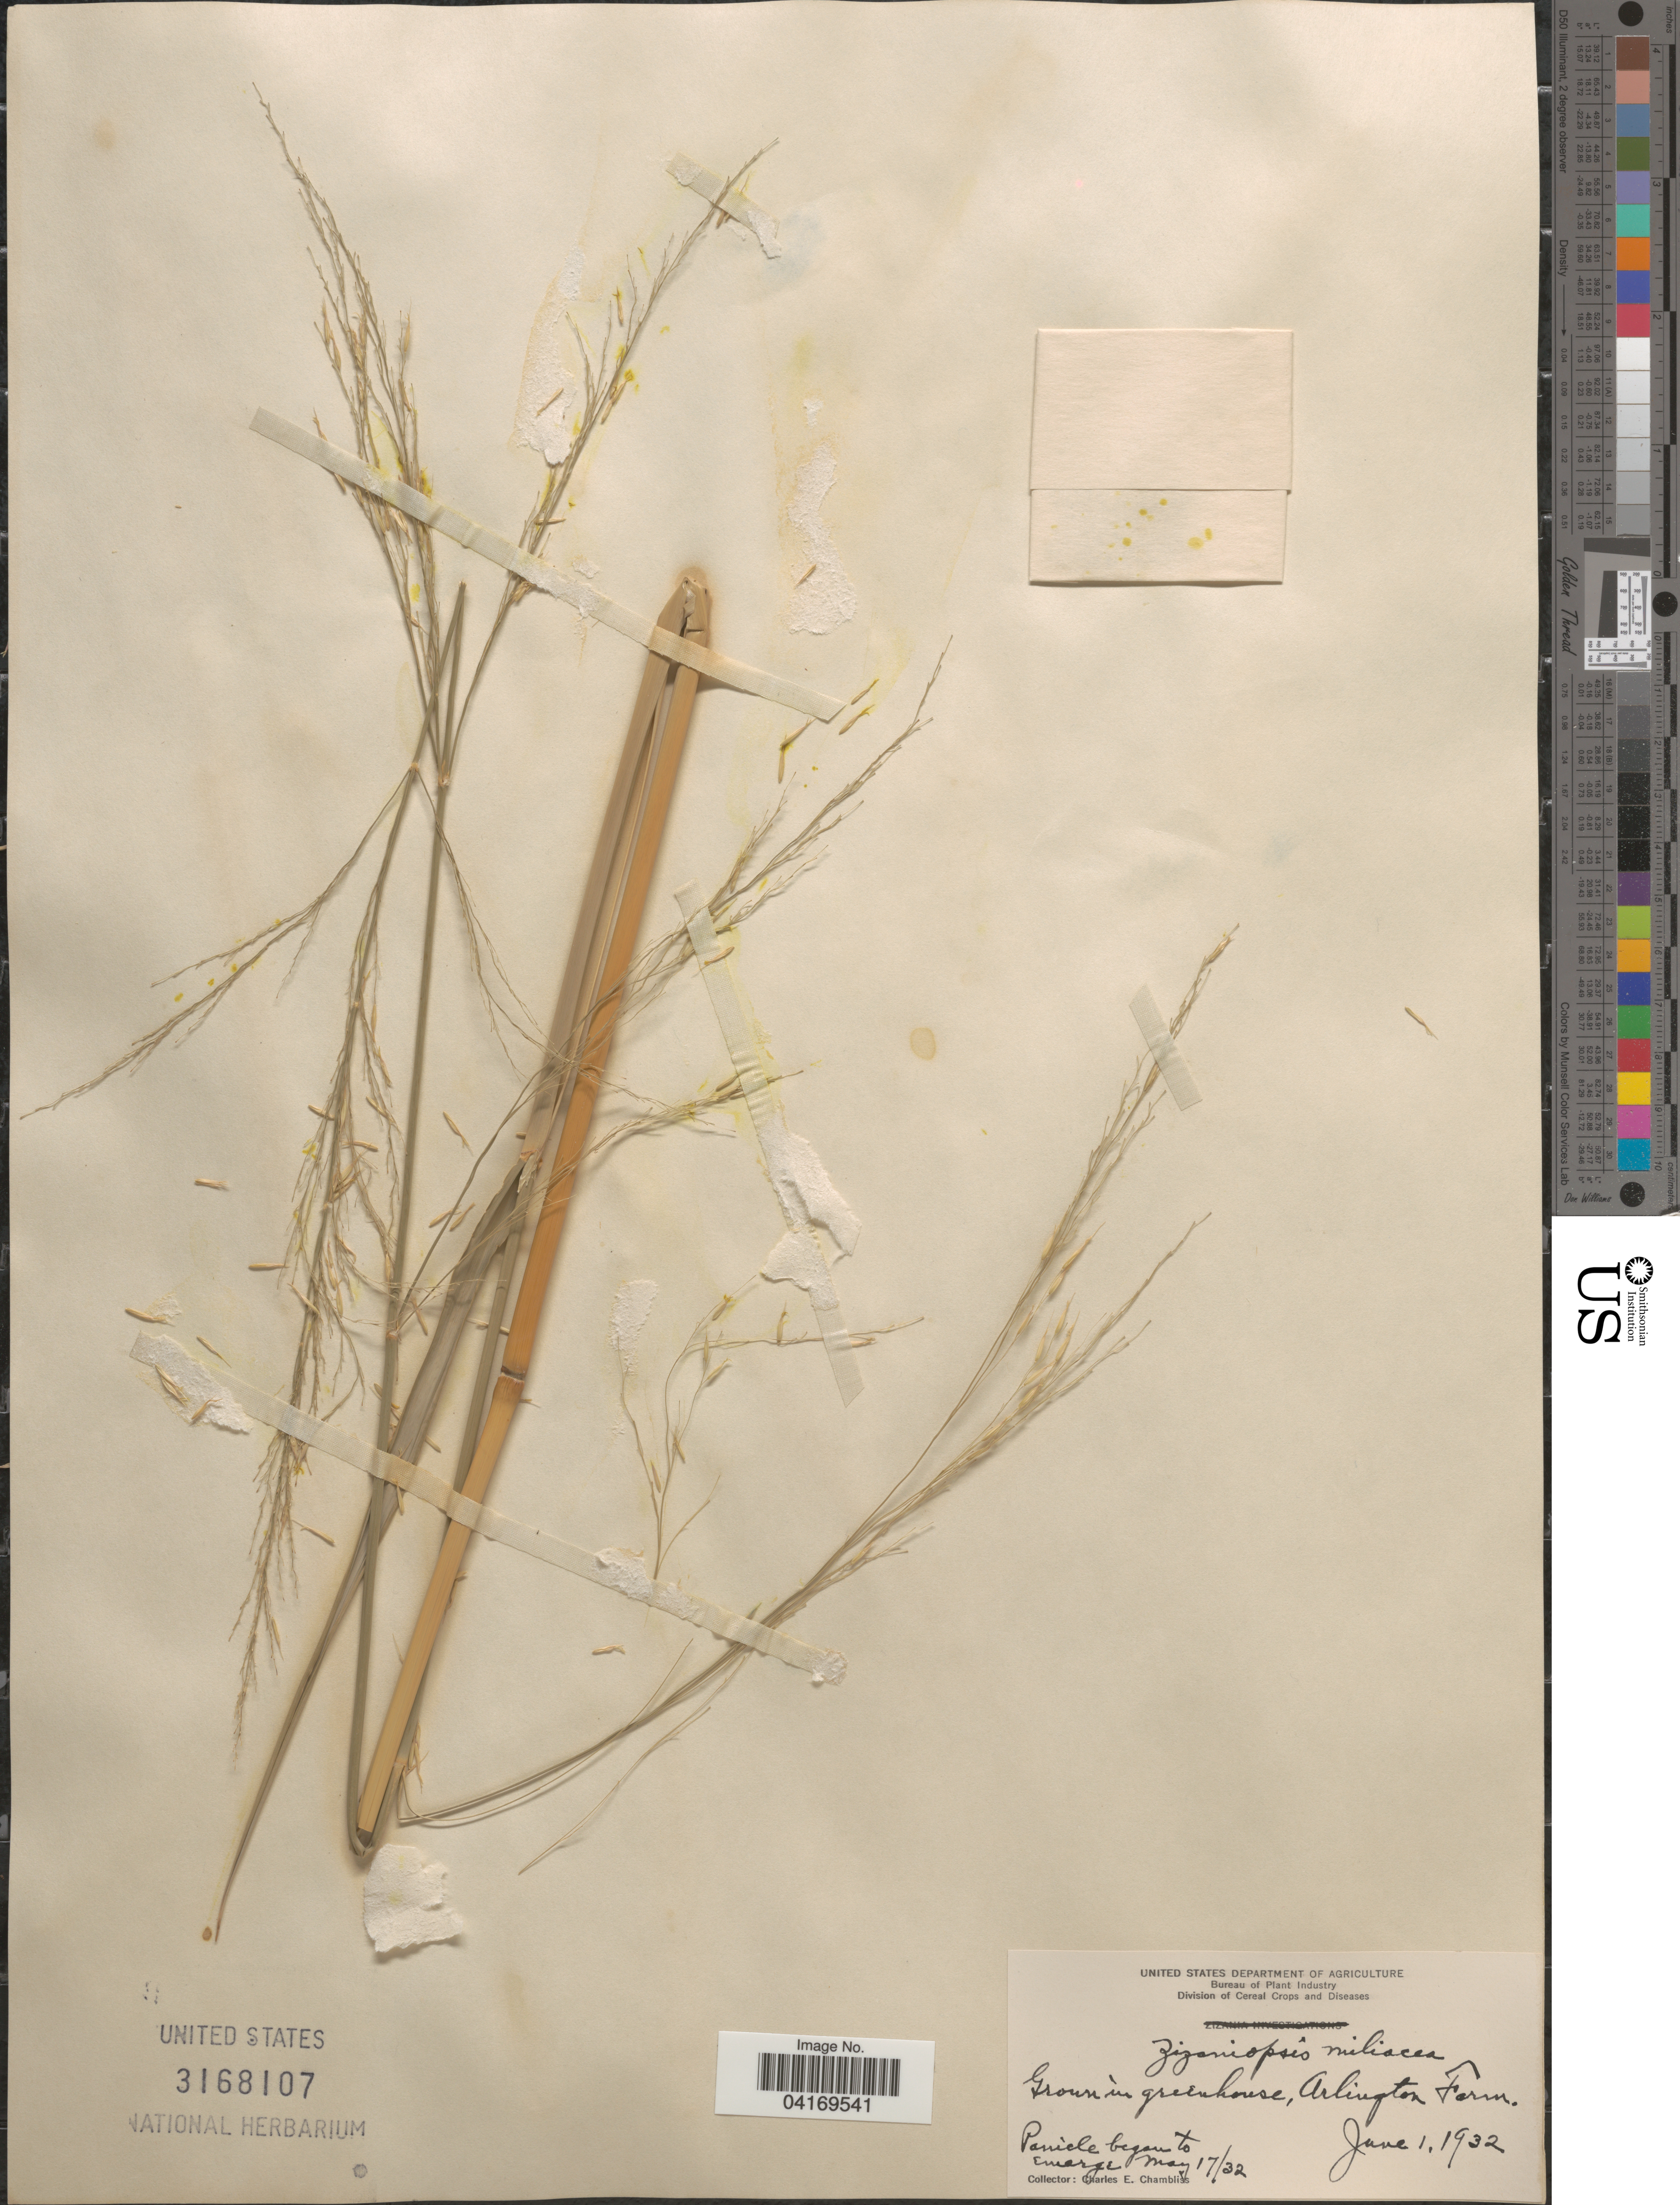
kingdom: Plantae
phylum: Tracheophyta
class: Liliopsida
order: Poales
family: Poaceae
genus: Zizaniopsis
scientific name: Zizaniopsis miliacea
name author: (Michx.) Döll & Asch.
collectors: C. Chambliss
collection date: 1932-06-01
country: United States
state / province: Virginia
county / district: Arlington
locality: In greenhouse, Arlington Farm.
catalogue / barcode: US 3168107